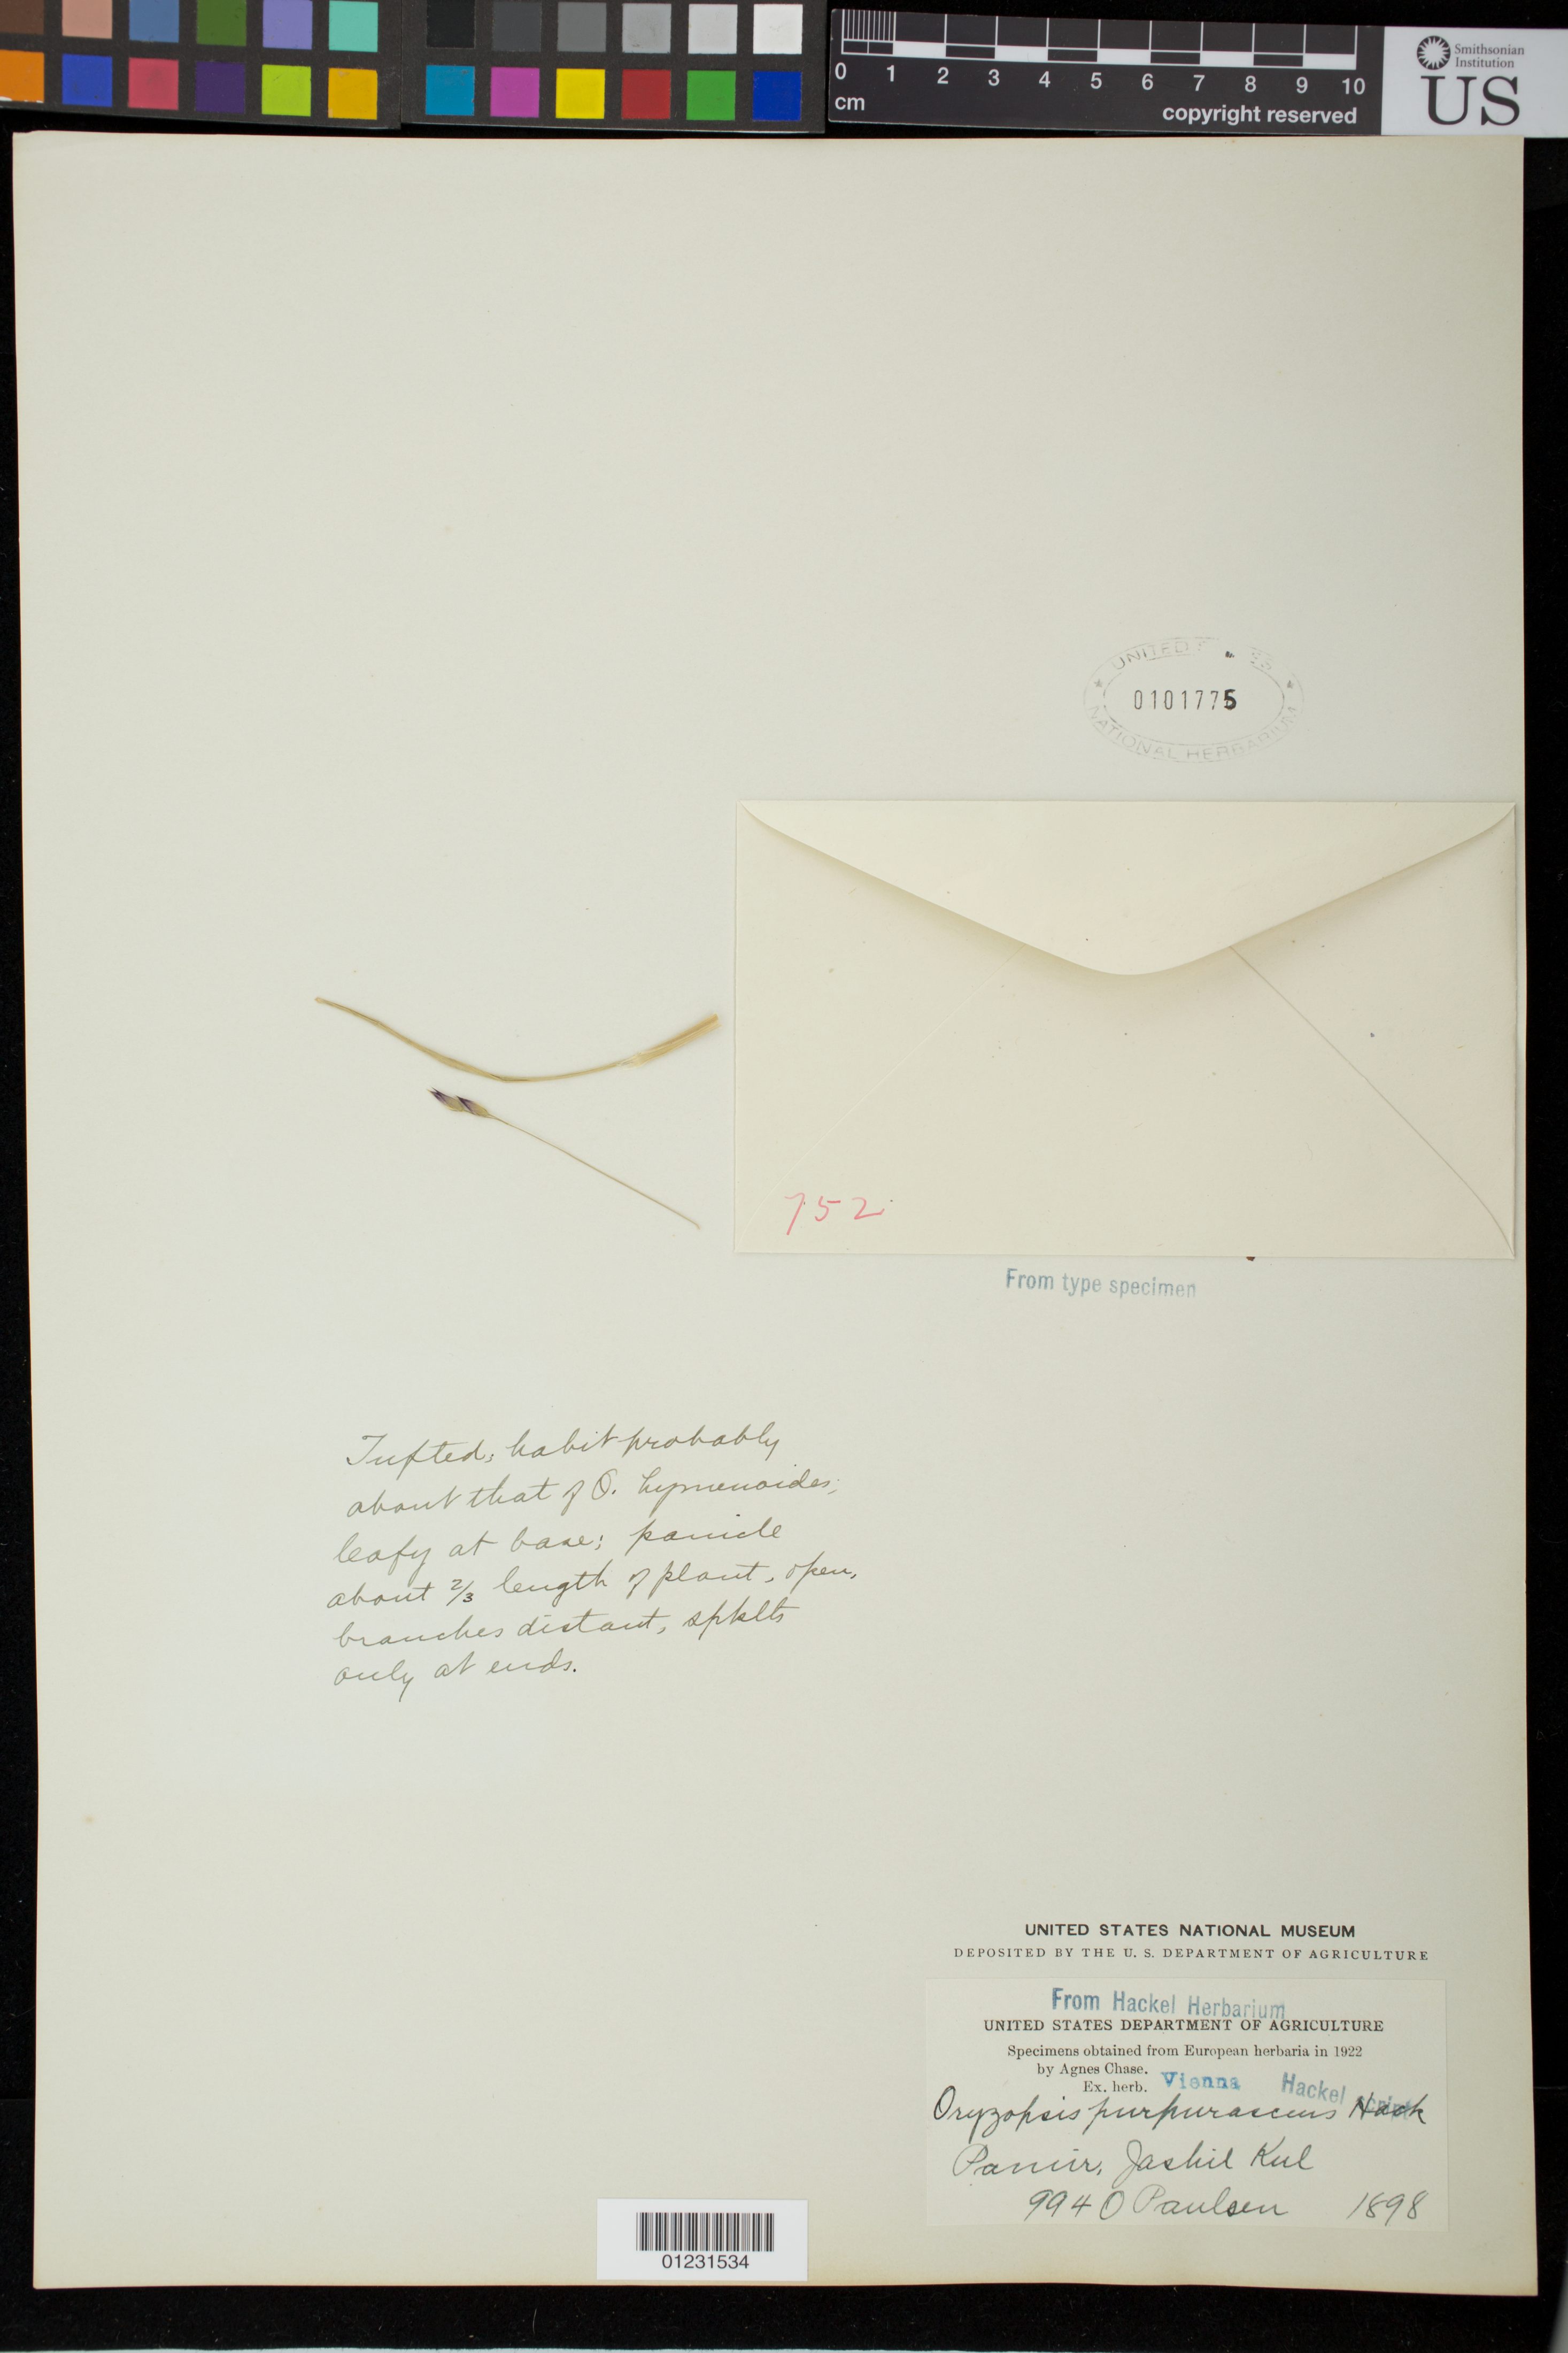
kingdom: Plantae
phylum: Tracheophyta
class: Liliopsida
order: Poales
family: Poaceae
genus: Oryzopsis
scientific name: Oryzopsis purpurascens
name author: Hack. ex Paulsen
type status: Type Collection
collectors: O. Paulsen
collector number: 9940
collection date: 1898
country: Tajikistan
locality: Pamir, Jashil Kul.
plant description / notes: Fragmentary material of type specimen ex herb. Vienna.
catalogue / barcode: US 101775